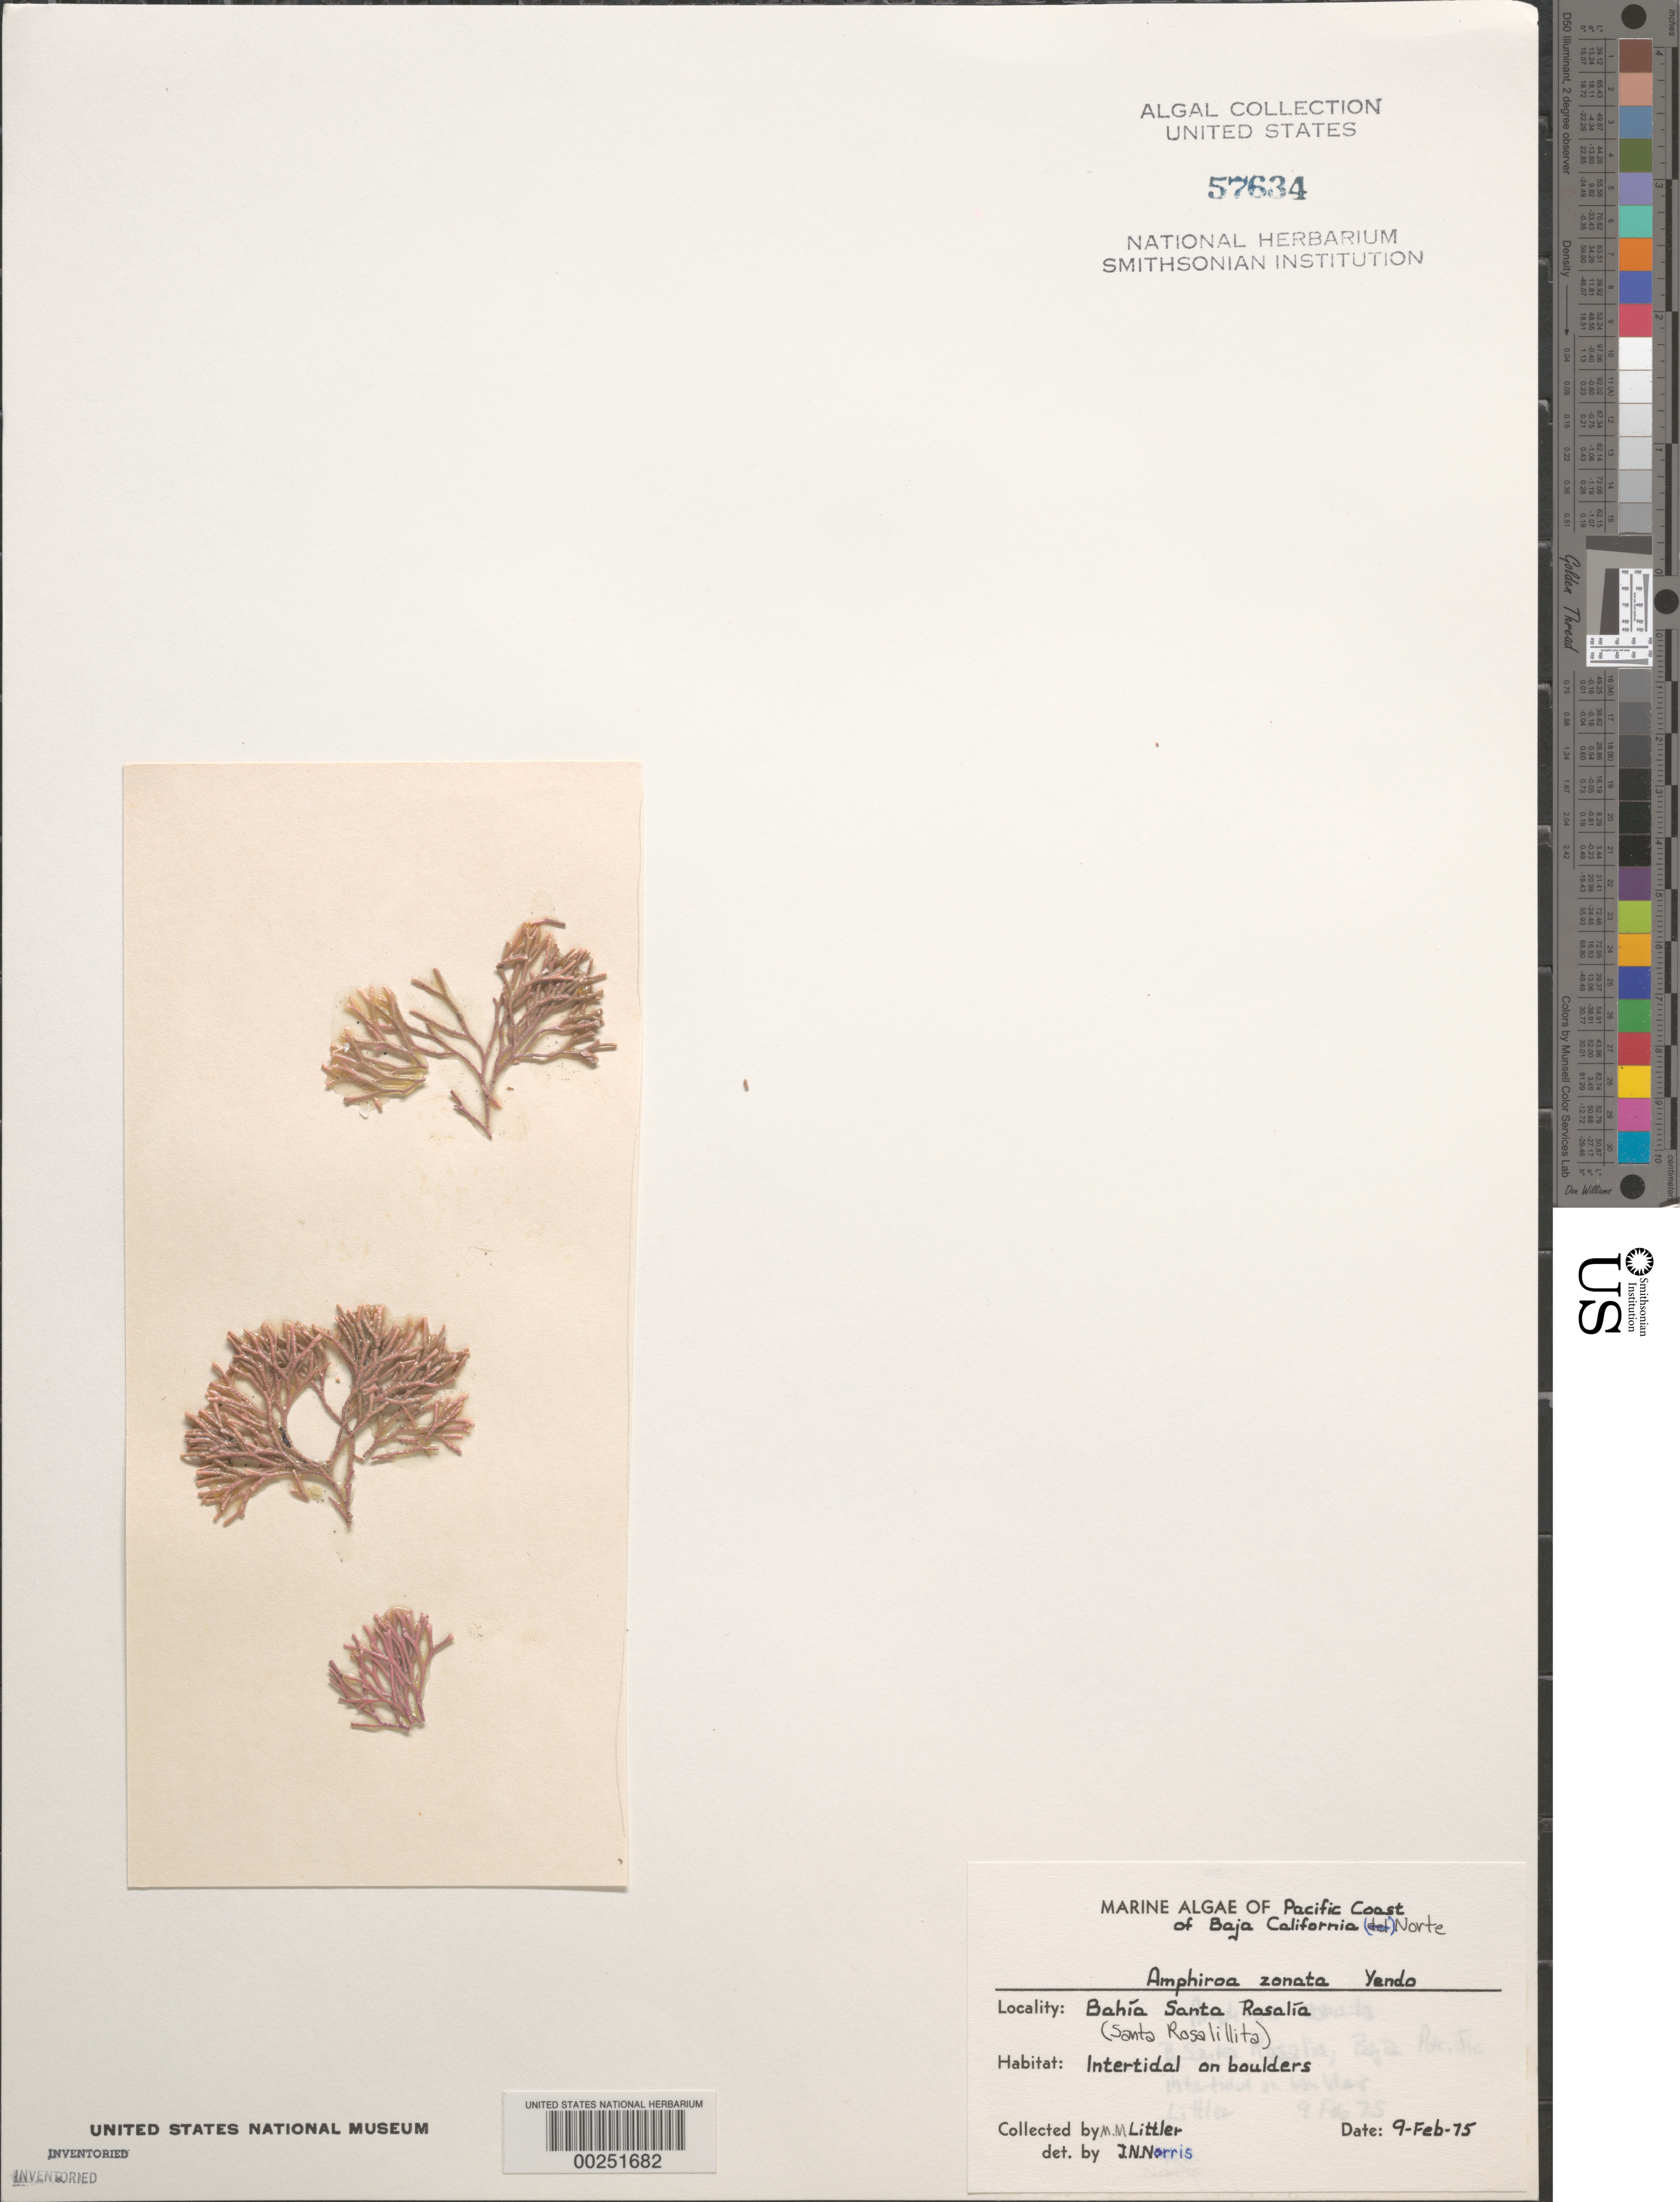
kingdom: Plantae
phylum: Rhodophyta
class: Florideophyceae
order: Corallinales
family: Lithophyllaceae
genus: Amphiroa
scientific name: Amphiroa beauvoisii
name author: J.V.Lamouroux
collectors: M. M. Littler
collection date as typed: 09 Feb 1975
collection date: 1975-02-09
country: Mexico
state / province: Baja California Sur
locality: Bahia Santa Rosalillita (Bahia Santa Rosalia)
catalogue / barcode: US 57634